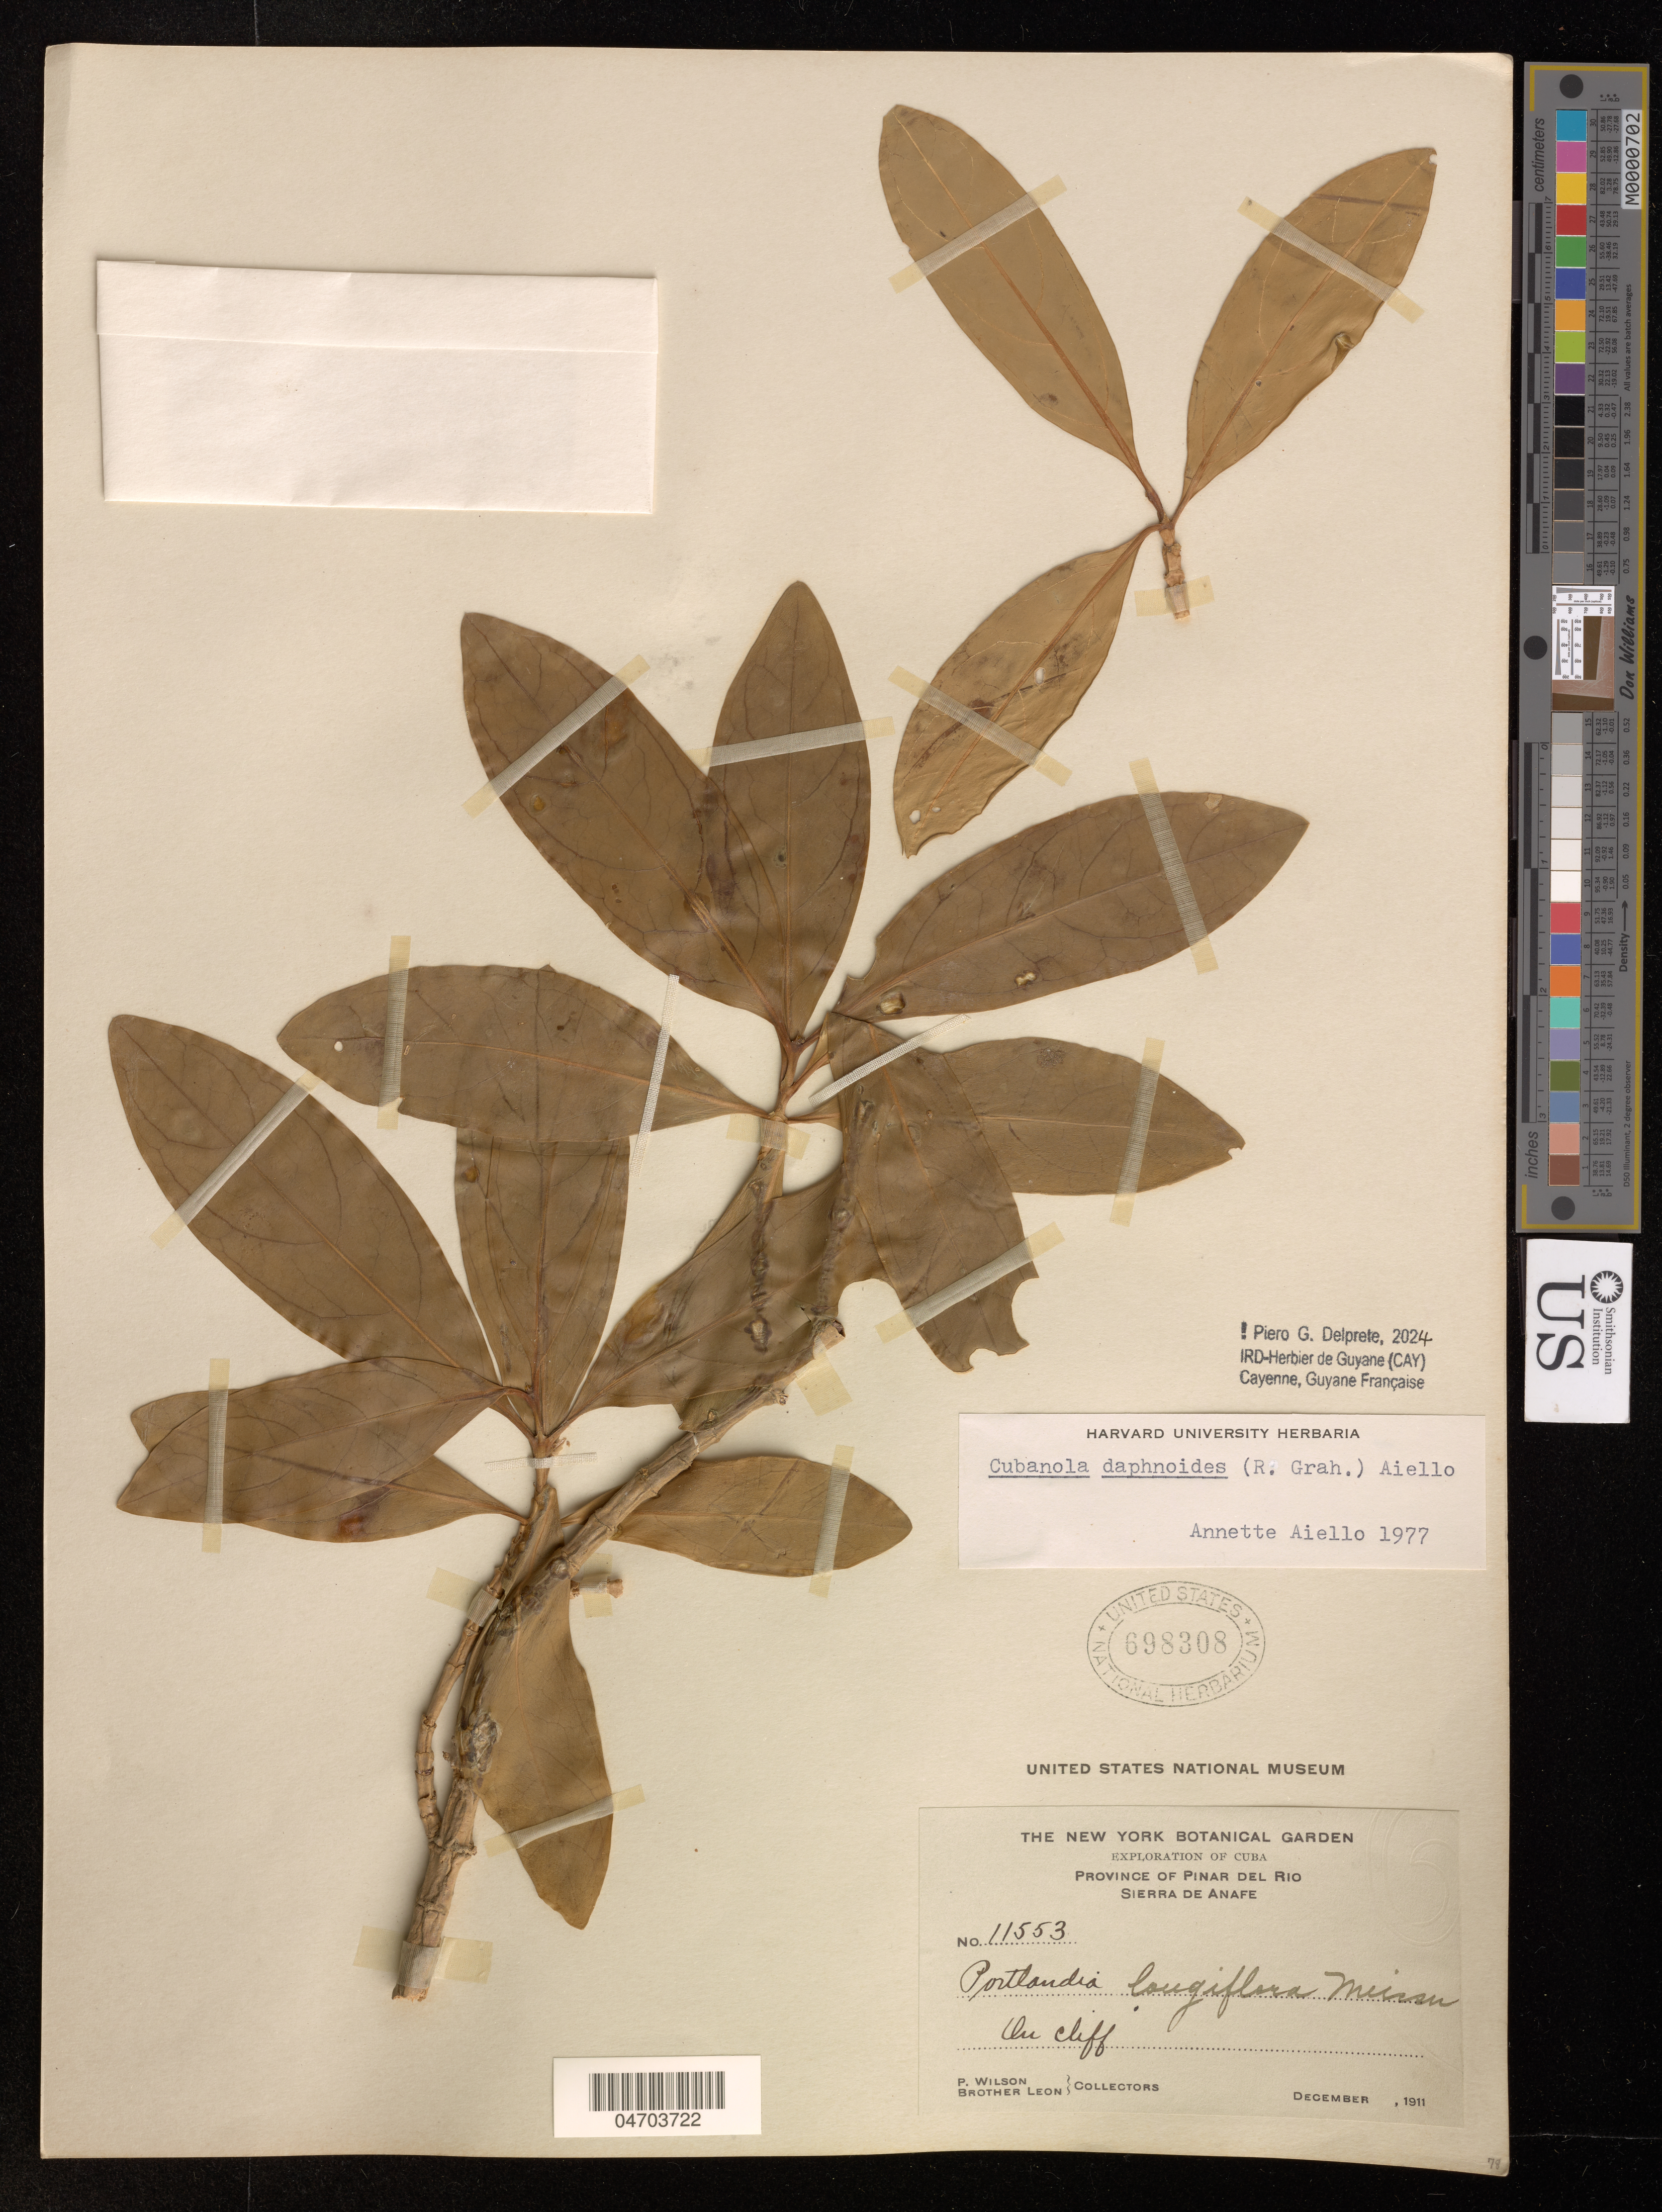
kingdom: Plantae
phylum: Tracheophyta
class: Magnoliopsida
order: Gentianales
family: Rubiaceae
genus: Cubanola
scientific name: Cubanola daphnoides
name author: (Graham) Aiello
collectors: P. Wilson & Bro. León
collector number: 11553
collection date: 1911-12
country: Cuba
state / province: Pinar del Río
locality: Sierra de Anafe.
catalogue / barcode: US 698308